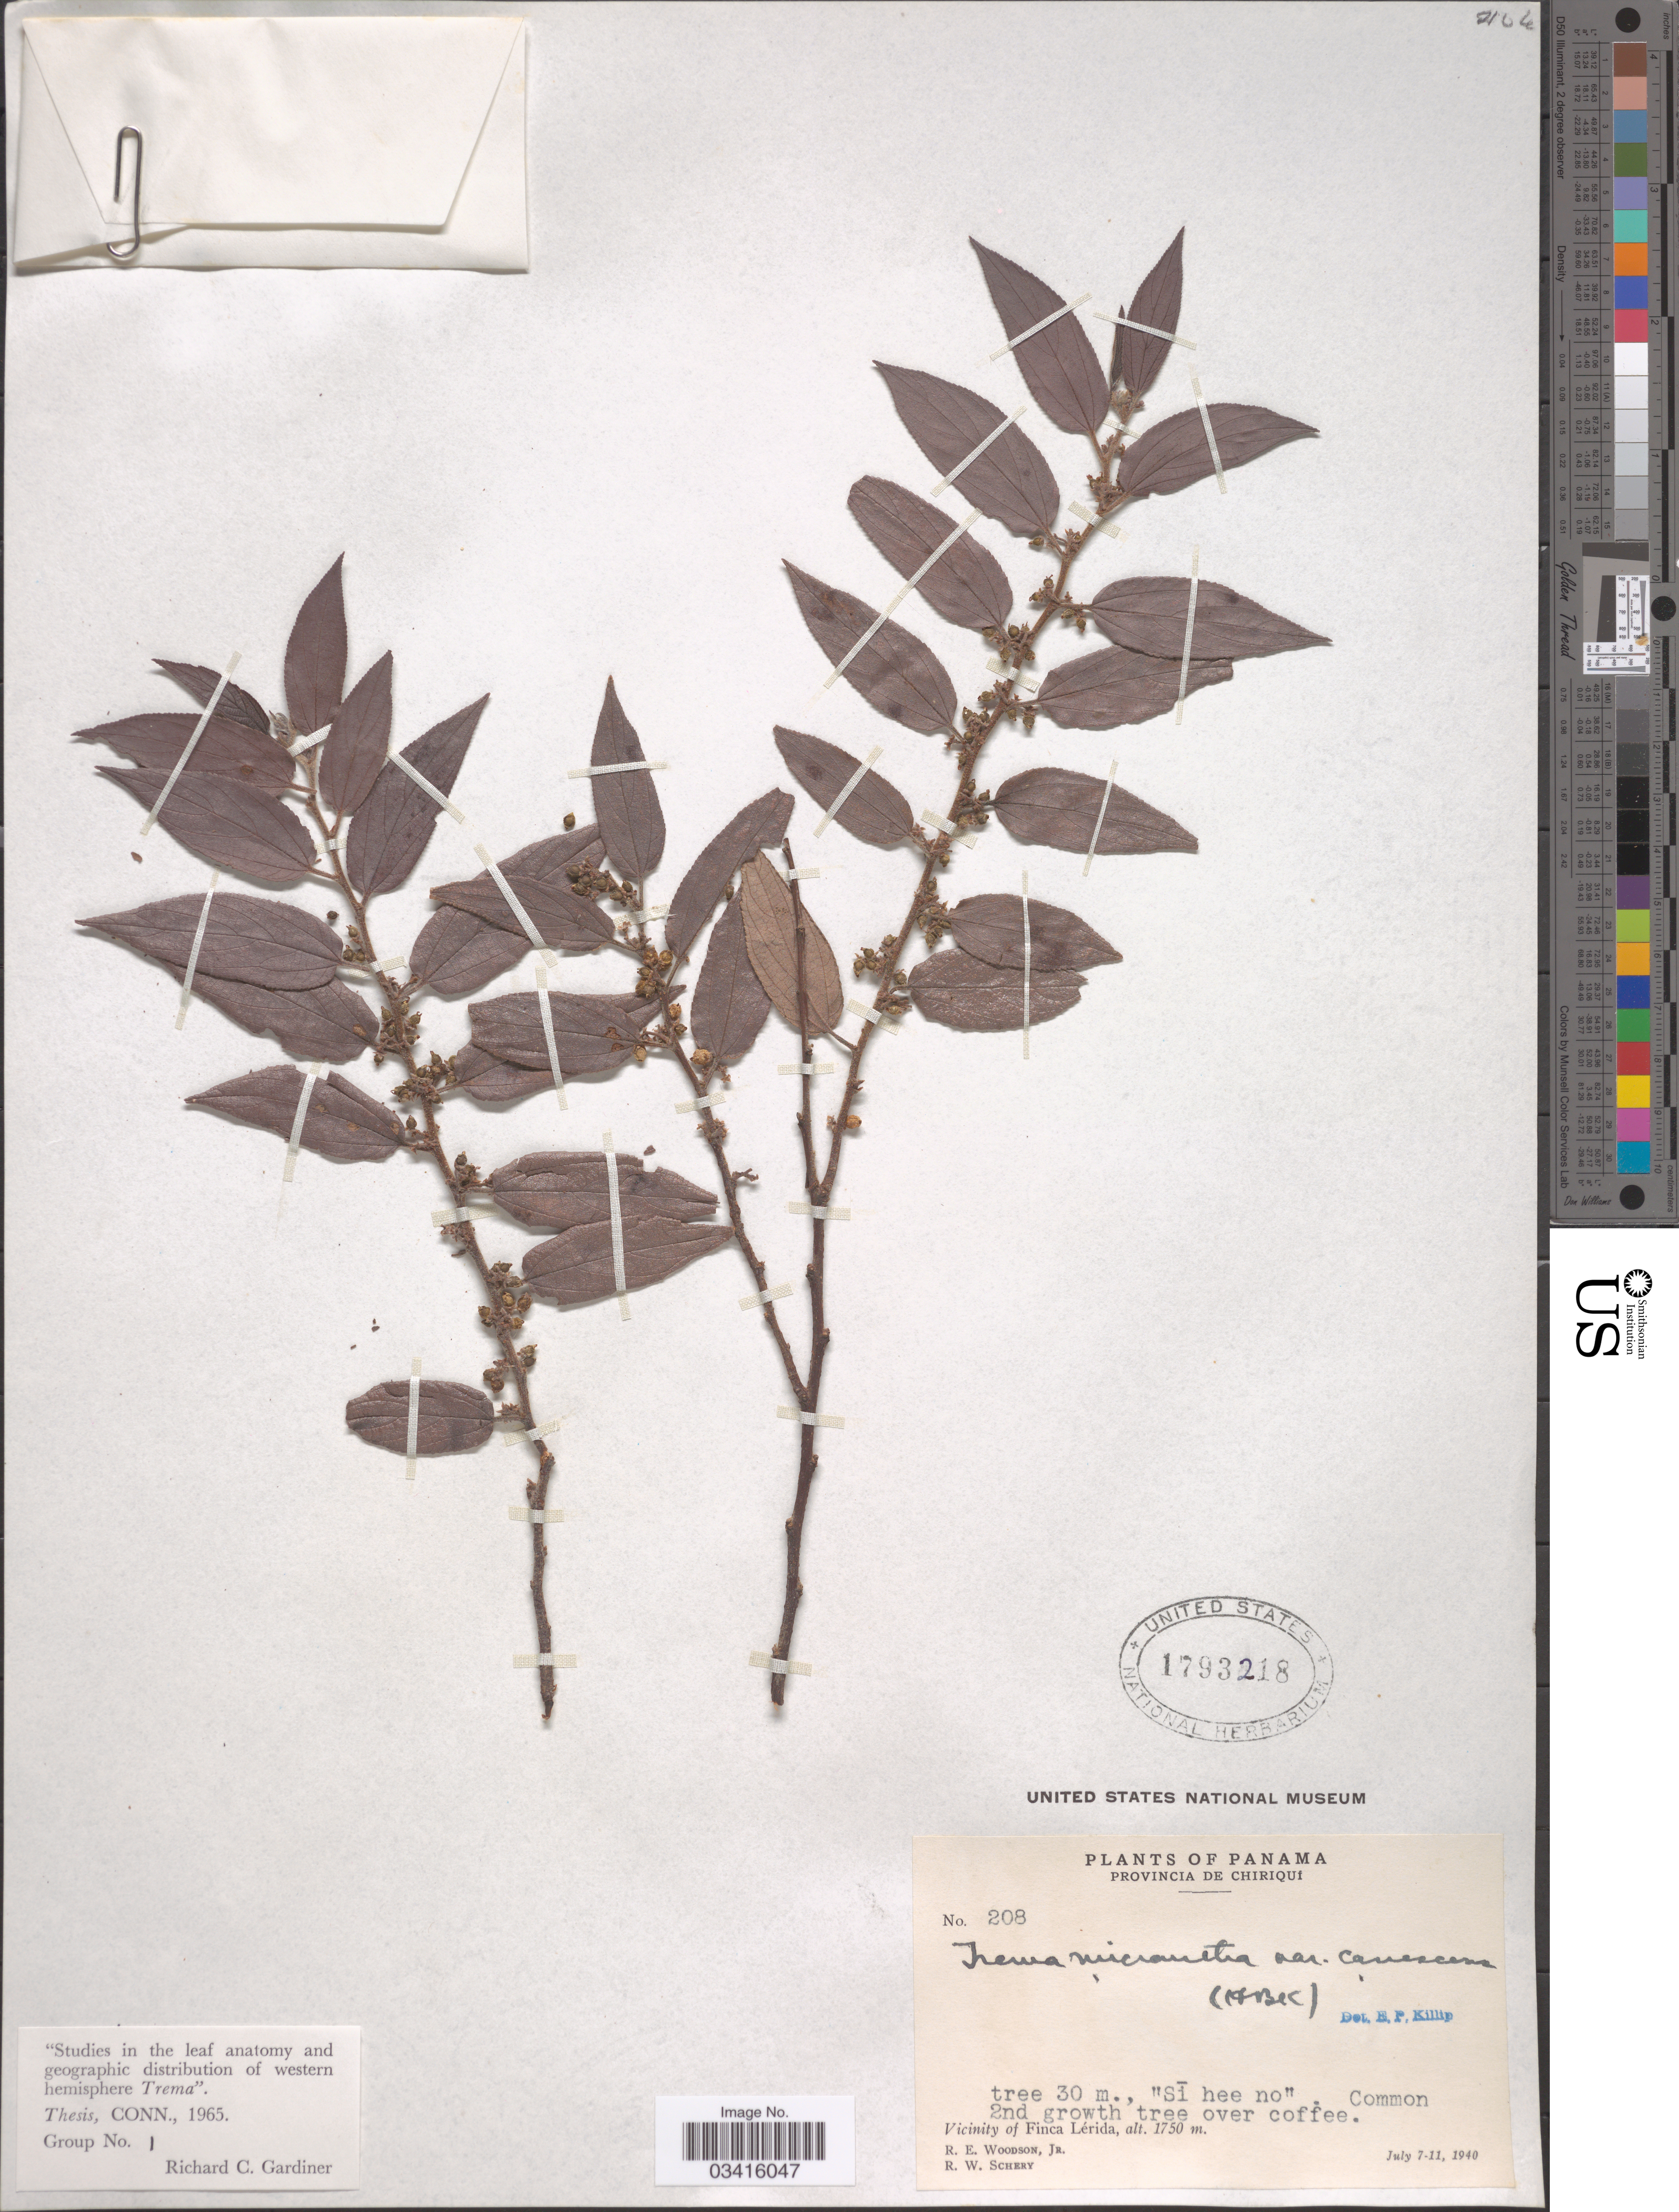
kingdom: Plantae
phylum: Tracheophyta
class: Magnoliopsida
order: Rosales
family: Cannabaceae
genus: Trema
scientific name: Trema micranthum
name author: (L.) Blume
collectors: R. E. Woodson & R. W. Schery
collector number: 208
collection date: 1940-07-07/1940-07-11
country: Panama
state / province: Chiriqui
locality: Vicinity of Finca Lérida.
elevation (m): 1750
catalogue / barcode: US 1793218